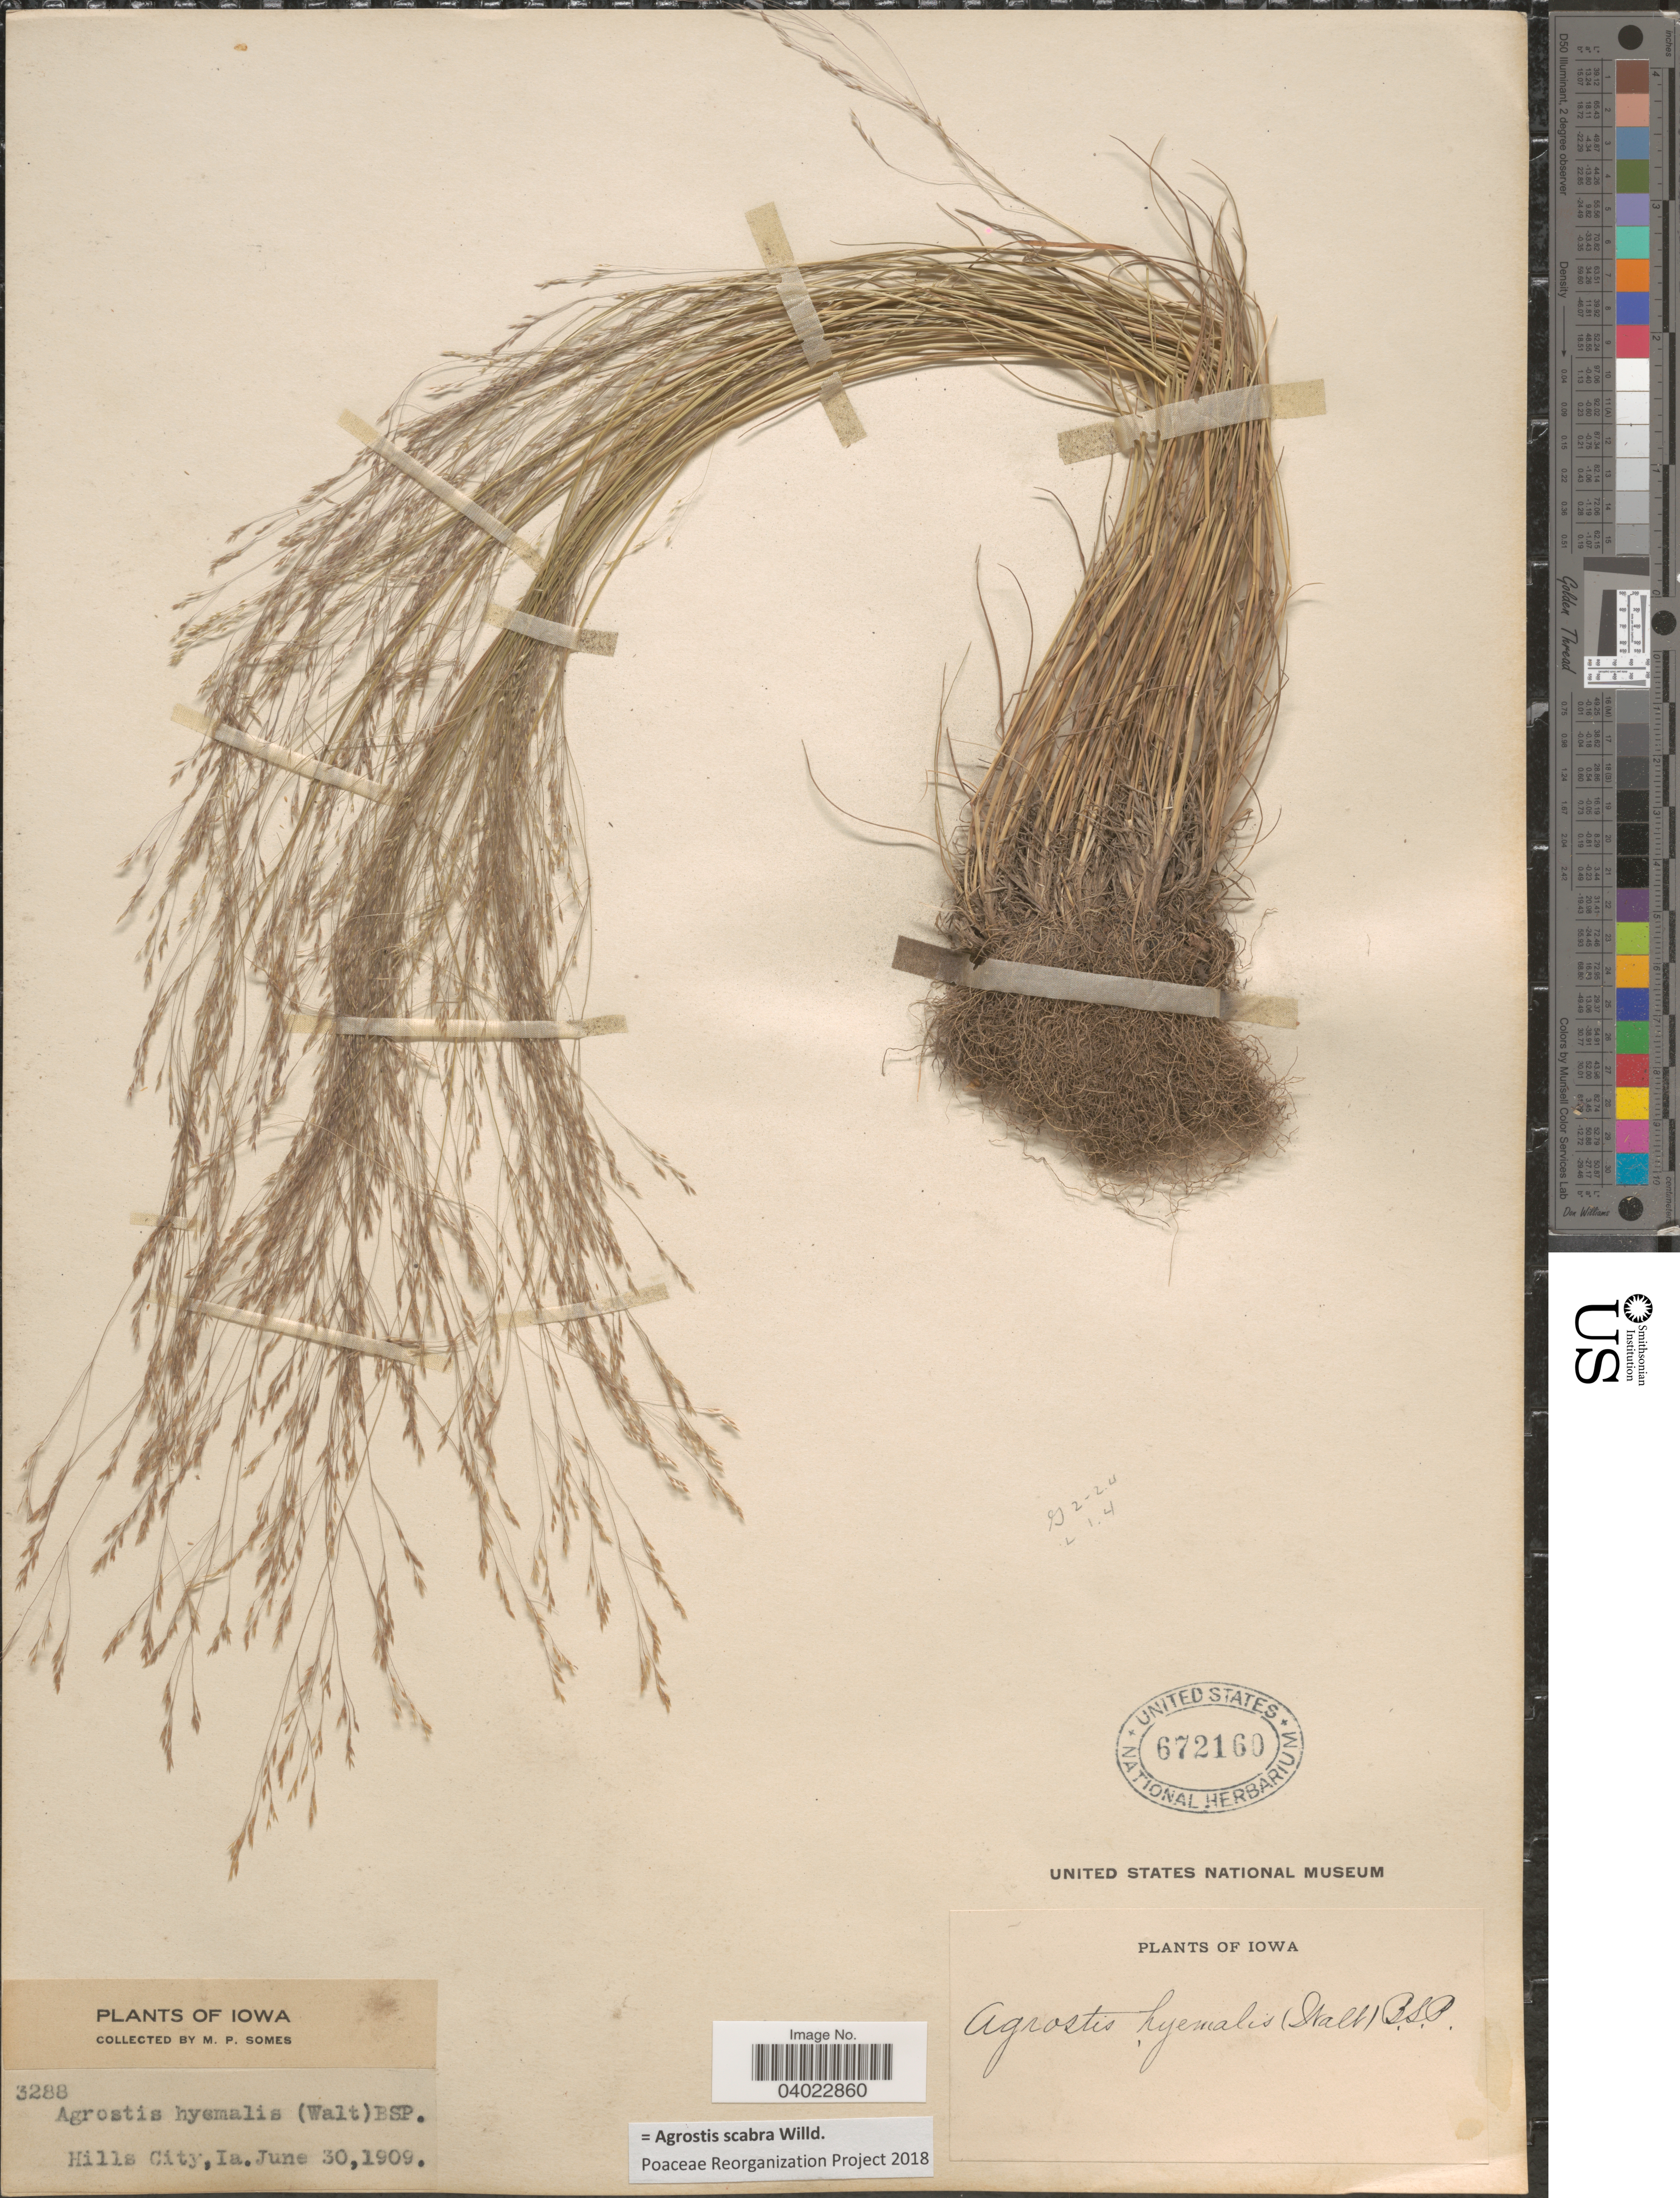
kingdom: Plantae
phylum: Tracheophyta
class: Liliopsida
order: Poales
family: Poaceae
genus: Agrostis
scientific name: Agrostis scabra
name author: Willd.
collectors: M. Somes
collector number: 3288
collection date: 1909-06-30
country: United States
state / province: Iowa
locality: Hills City.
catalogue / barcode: US 672160